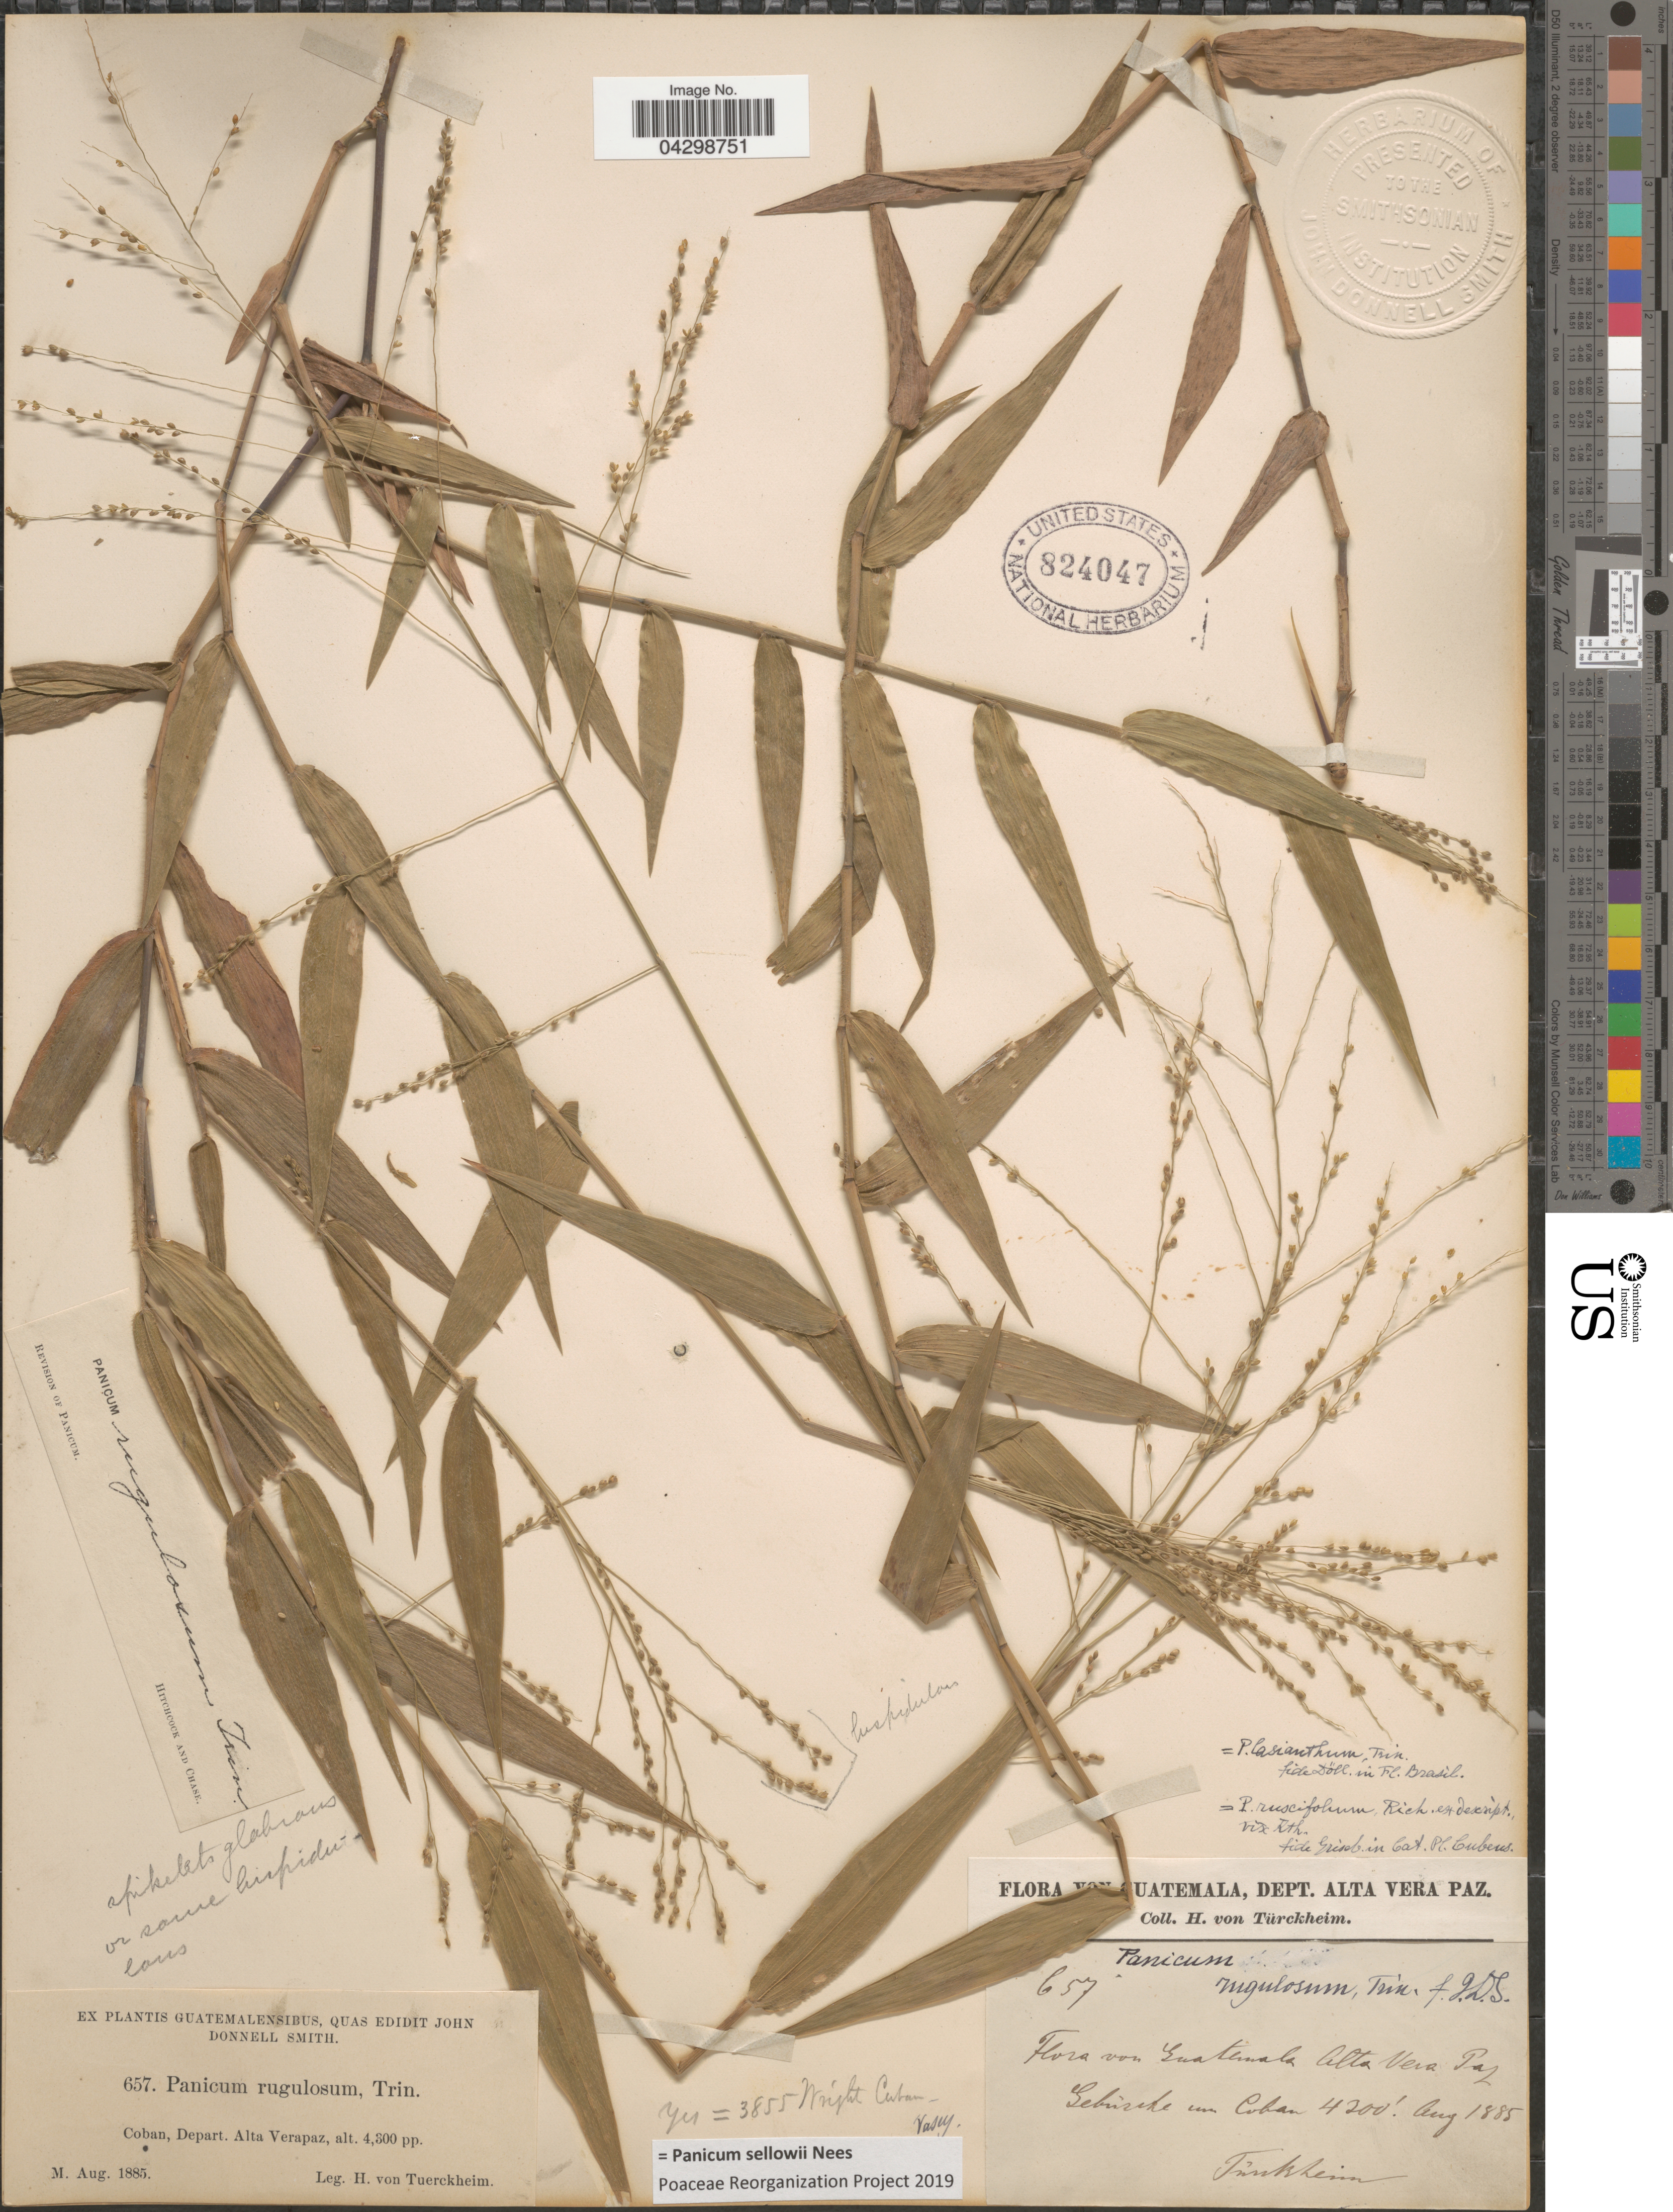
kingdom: Plantae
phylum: Tracheophyta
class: Liliopsida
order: Poales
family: Poaceae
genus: Panicum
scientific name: Panicum sellowii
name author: Nees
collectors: H. von Tuerckheim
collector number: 657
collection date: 1885-08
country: Guatemala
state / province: Alta Verapaz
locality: Coban, Depart. Alta Verapaz.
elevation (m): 1311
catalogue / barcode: US 824047